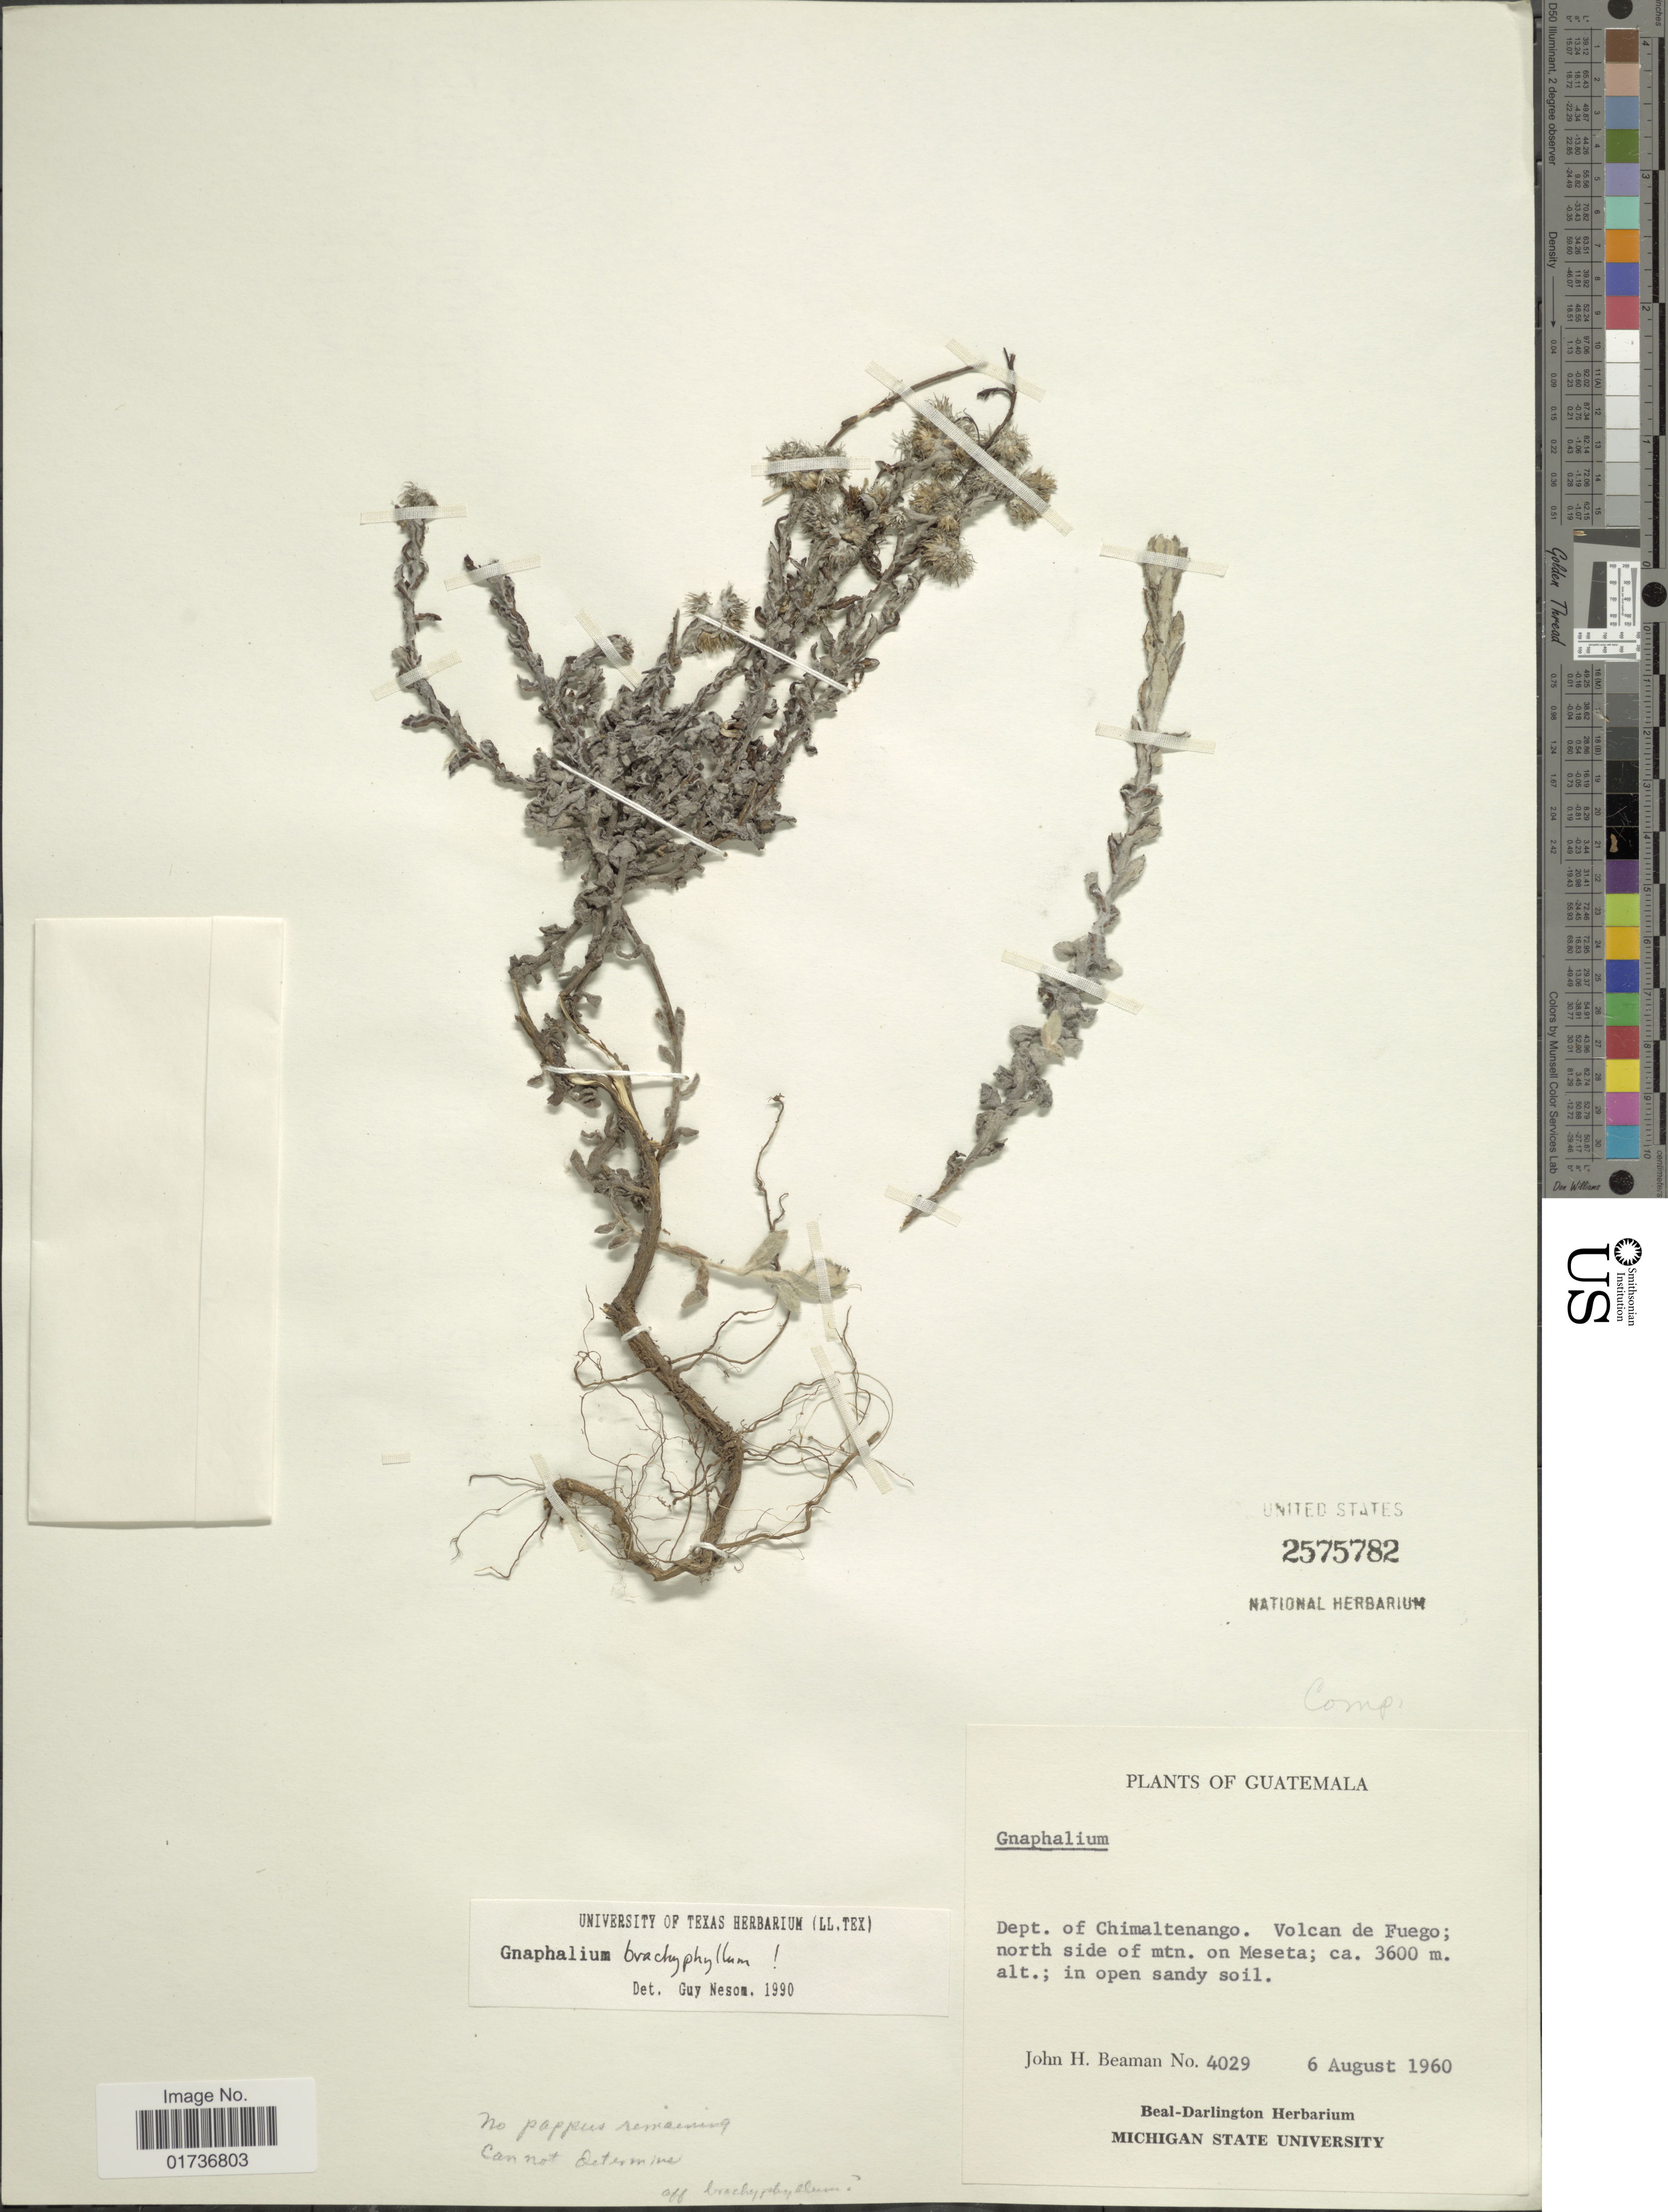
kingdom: Plantae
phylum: Tracheophyta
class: Magnoliopsida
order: Asterales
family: Asteraceae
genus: Gnaphalium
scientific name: Gnaphalium brachyphyllum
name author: Greenm.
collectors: J. H. Beaman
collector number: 4029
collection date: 1960-08-06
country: Guatemala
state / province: Chimaltenango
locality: Dept. Chimaltenango. Volcan de Fuego; north side of mtn on Meseta; in open sandy soil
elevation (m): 3600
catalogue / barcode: US 2575782